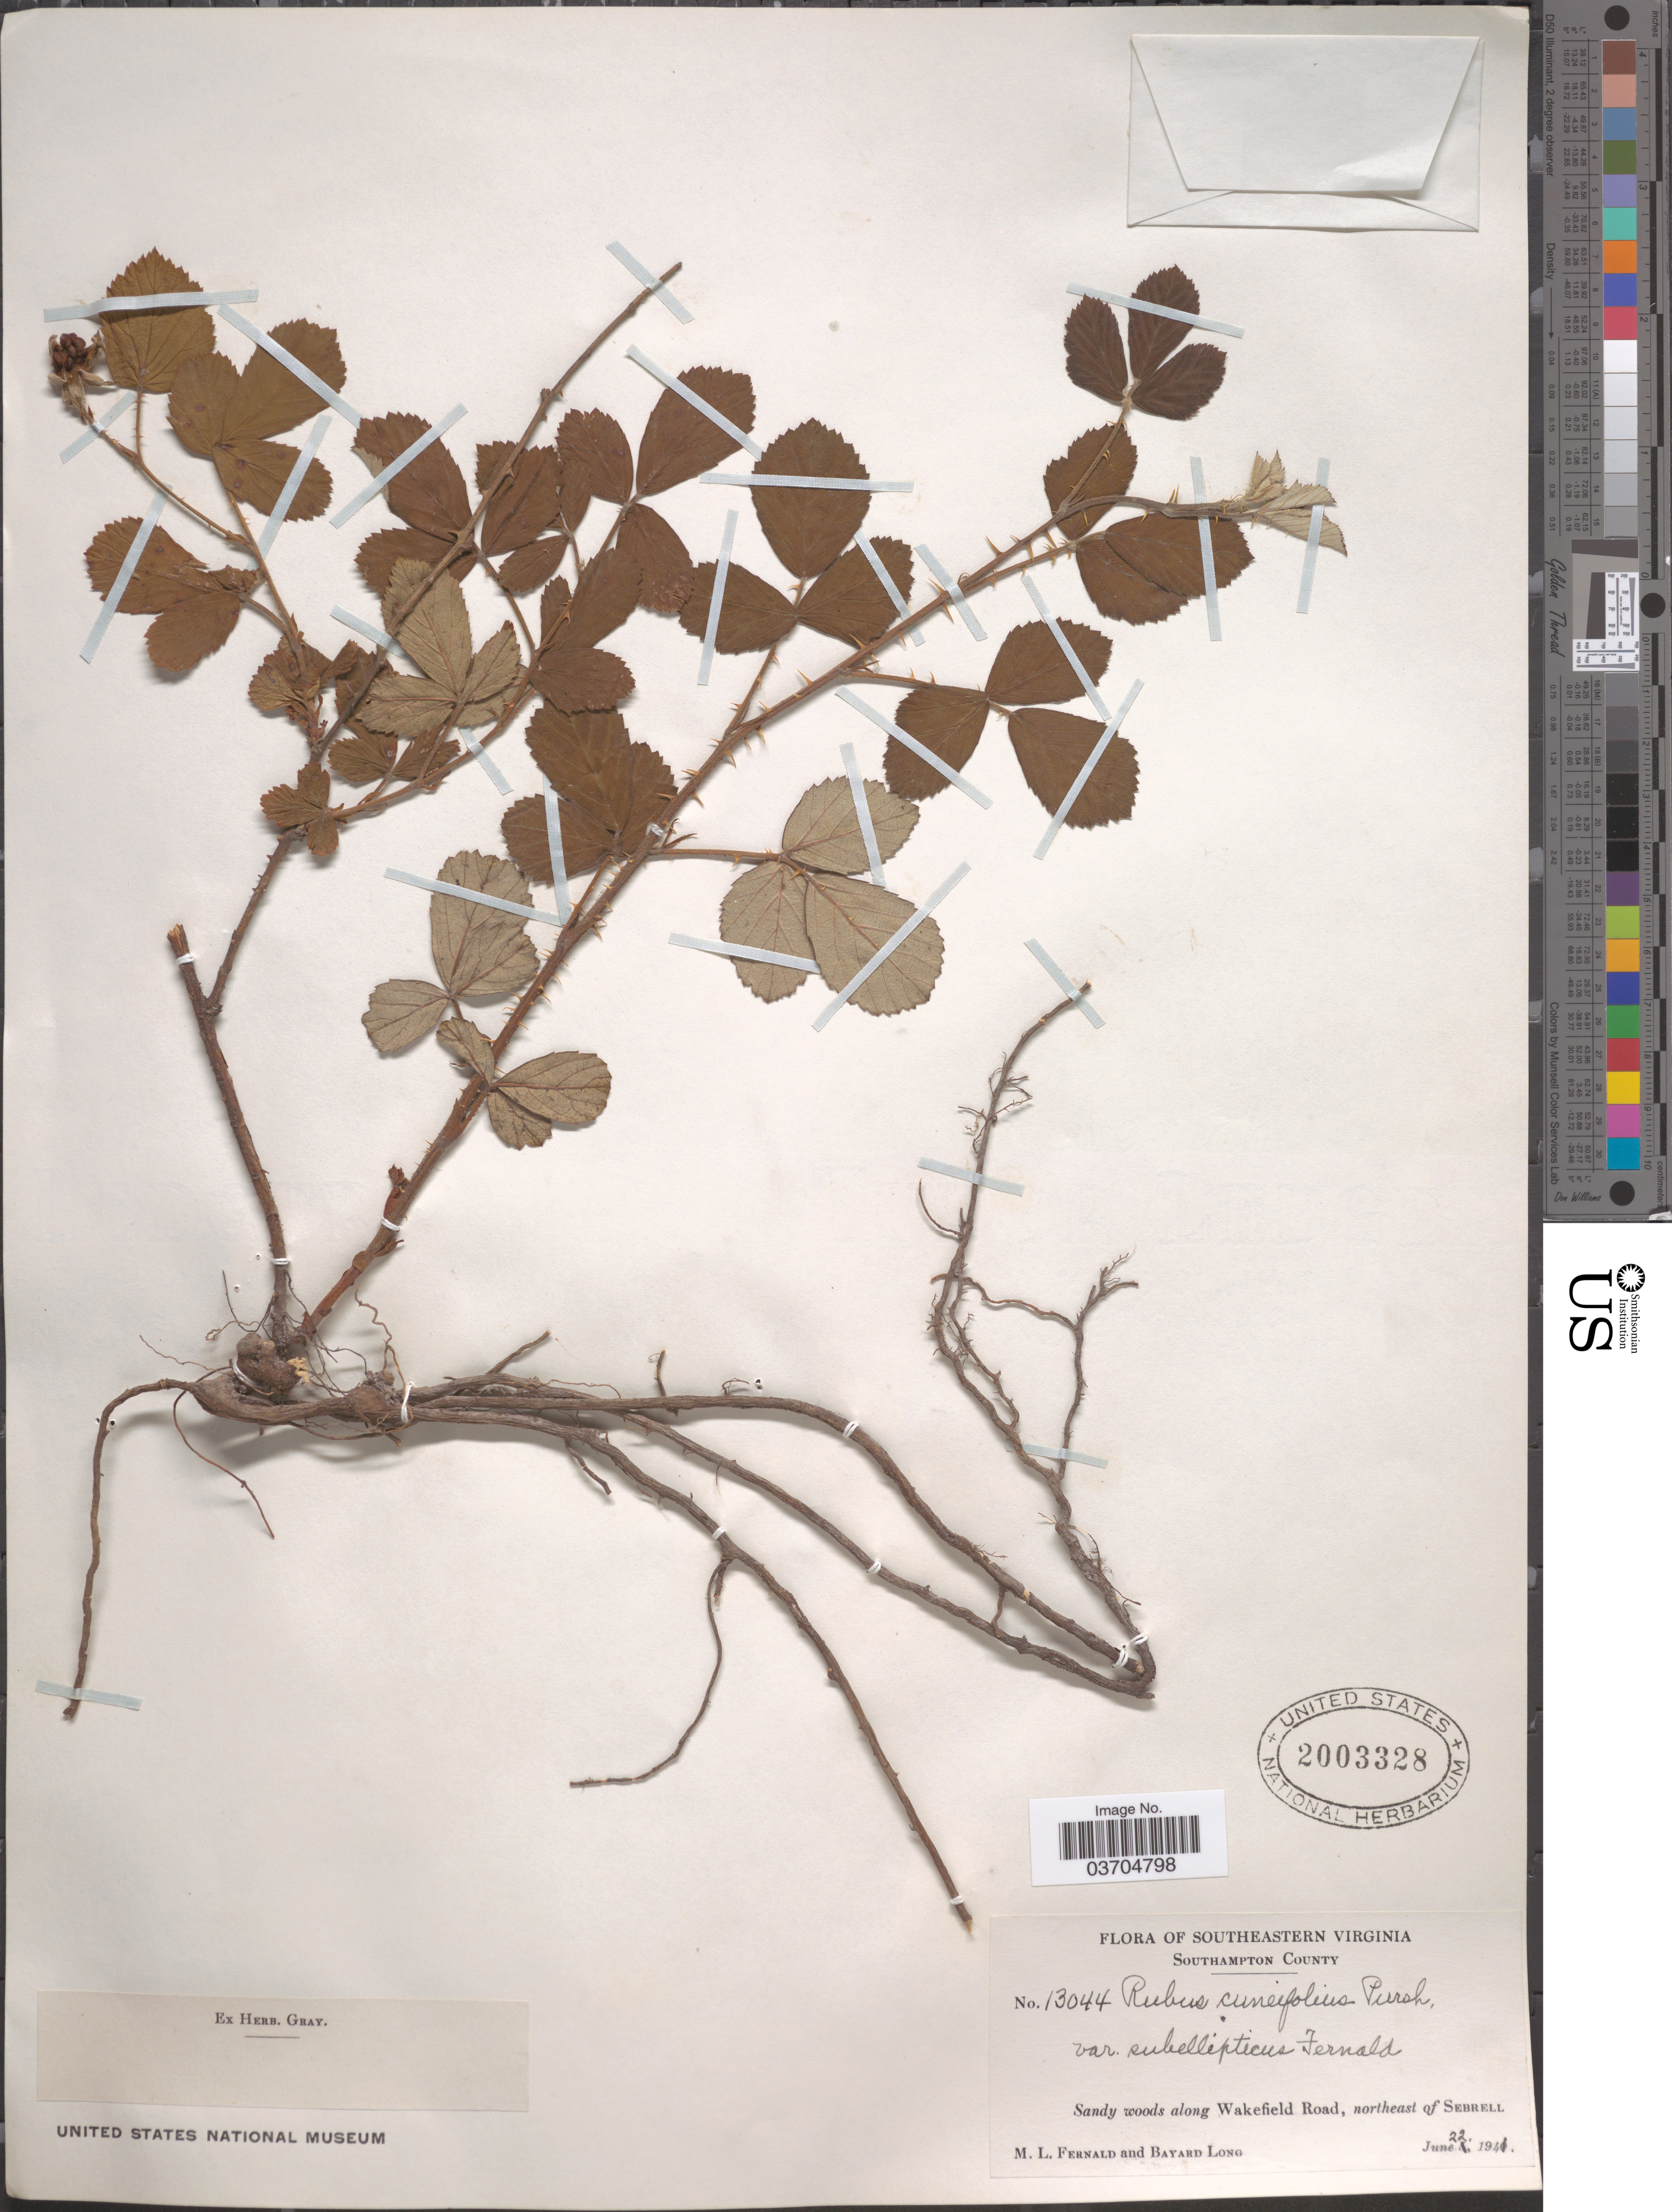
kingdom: Plantae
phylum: Tracheophyta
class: Magnoliopsida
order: Rosales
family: Rosaceae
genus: Rubus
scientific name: Rubus cuneifolius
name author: Pursh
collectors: M. L. Fernald & B. Long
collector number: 13044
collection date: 1941-06-22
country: United States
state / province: Virginia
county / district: Southampton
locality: Southeastern Virginia. Southampton County. Along Wakefield Road, northeast of Sebrell.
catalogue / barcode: US 2003328